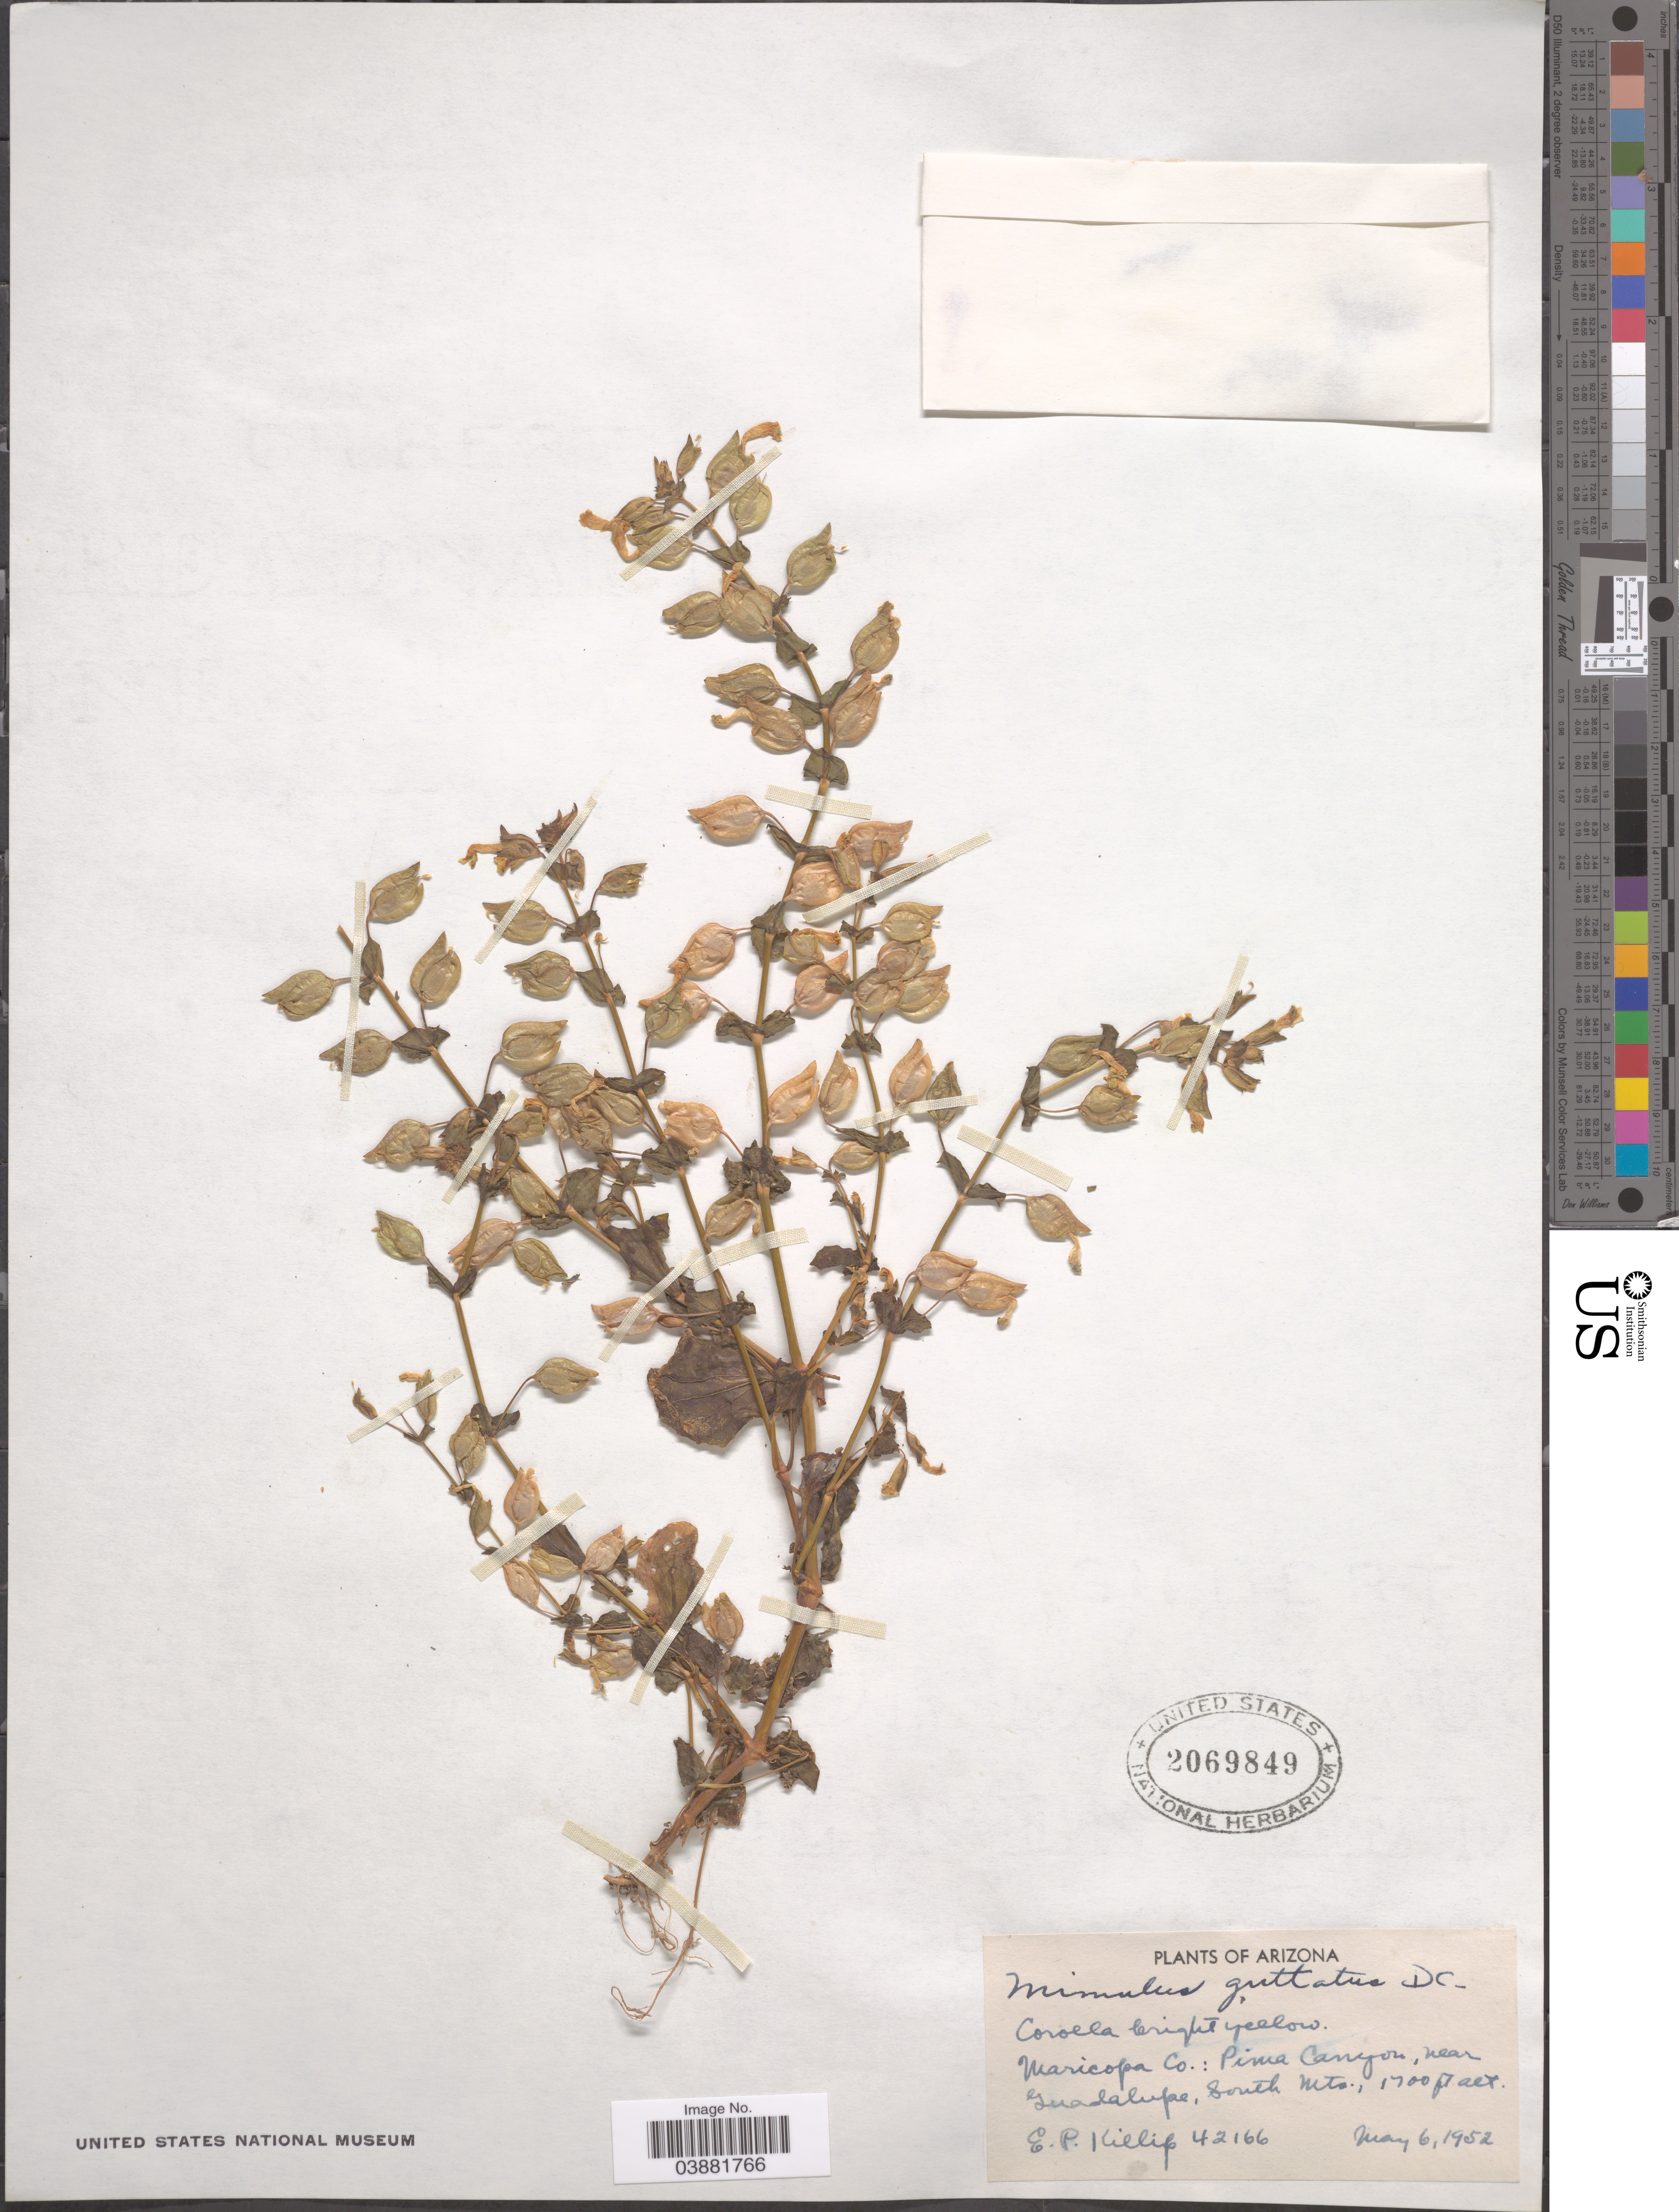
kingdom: Plantae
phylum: Tracheophyta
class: Magnoliopsida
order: Lamiales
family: Phrymaceae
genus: Mimulus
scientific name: Mimulus guttatus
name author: DC.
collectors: E. P. Killip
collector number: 42166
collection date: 1952-05-06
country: United States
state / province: Arizona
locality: Maricopa Co: Pima Canyon, near Guadalupe, South Mts.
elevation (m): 518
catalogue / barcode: US 2069849